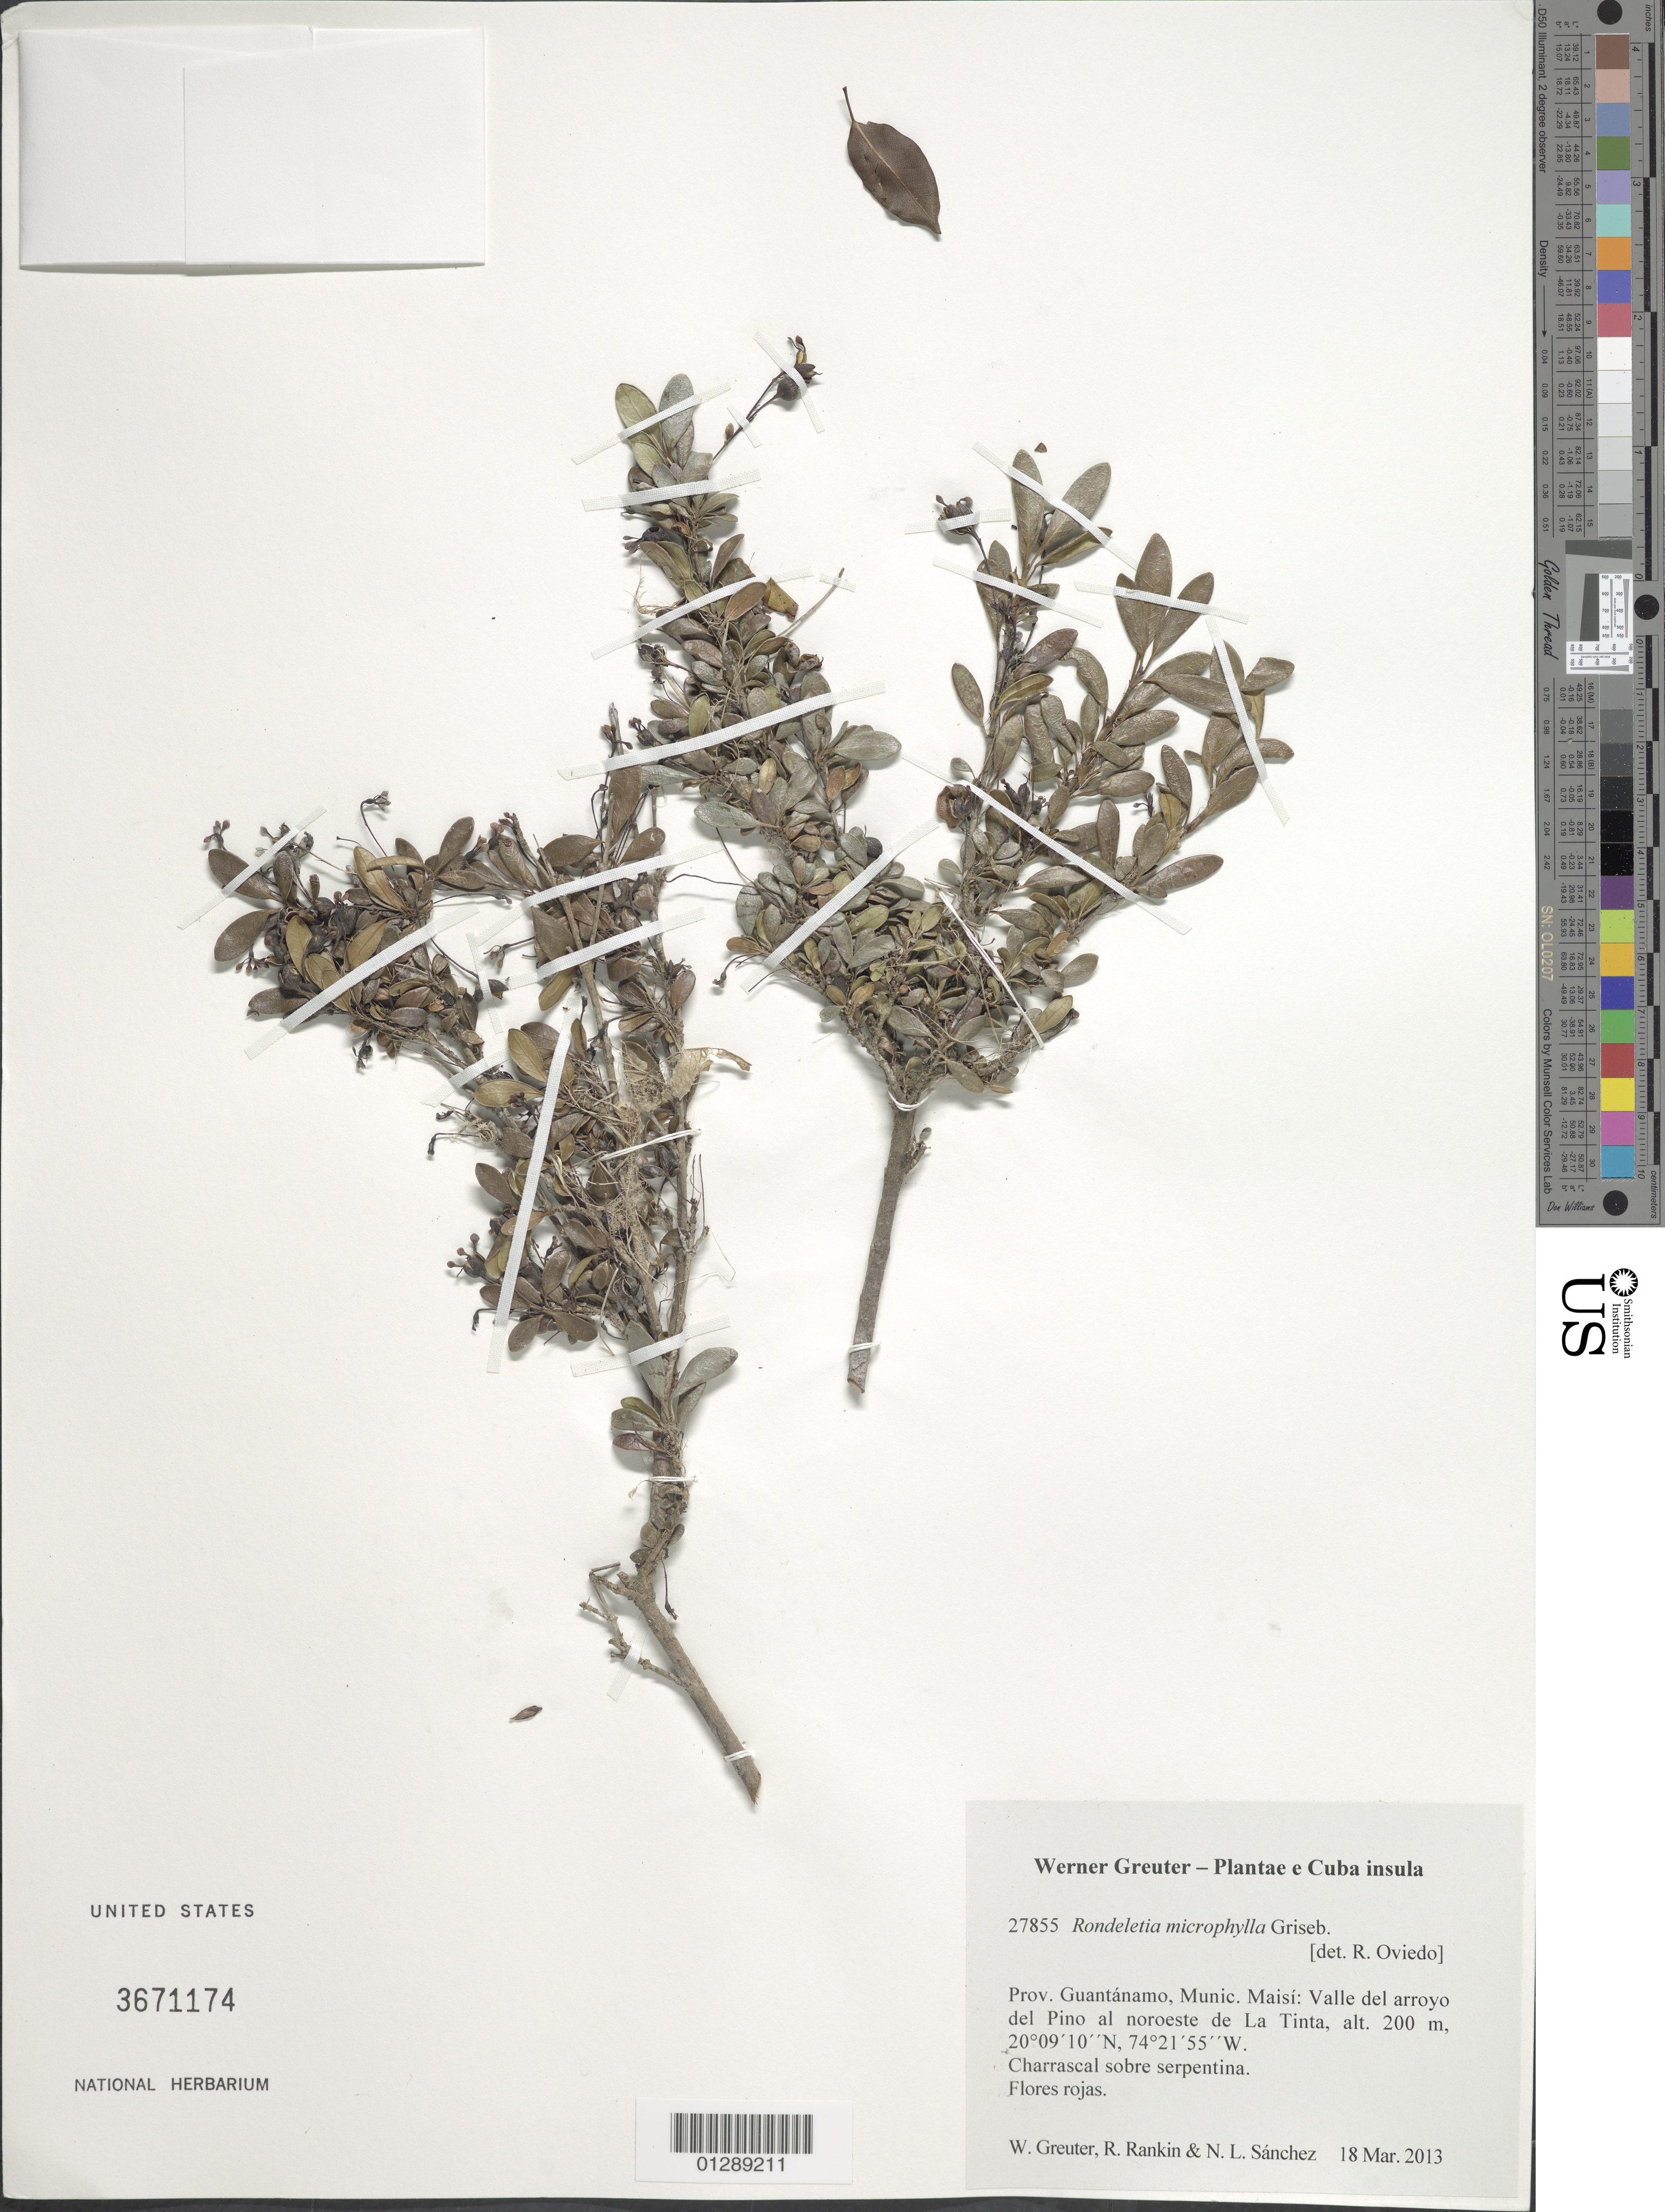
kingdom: Plantae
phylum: Tracheophyta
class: Magnoliopsida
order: Gentianales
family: Rubiaceae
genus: Rondeletia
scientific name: Rondeletia microphylla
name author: Griseb.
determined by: Oviedo, R.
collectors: W. R. Greuter, R. Rankin Rodriguez & N. Sanchez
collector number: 27855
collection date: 2013-03-18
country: Cuba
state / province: Guantanamo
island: Cuba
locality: Munic. Maisí: Valle del arroyo del Pino al noroeste de La Tinta.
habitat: Charascal sobre serpentina.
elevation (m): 200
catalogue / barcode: US 3671174